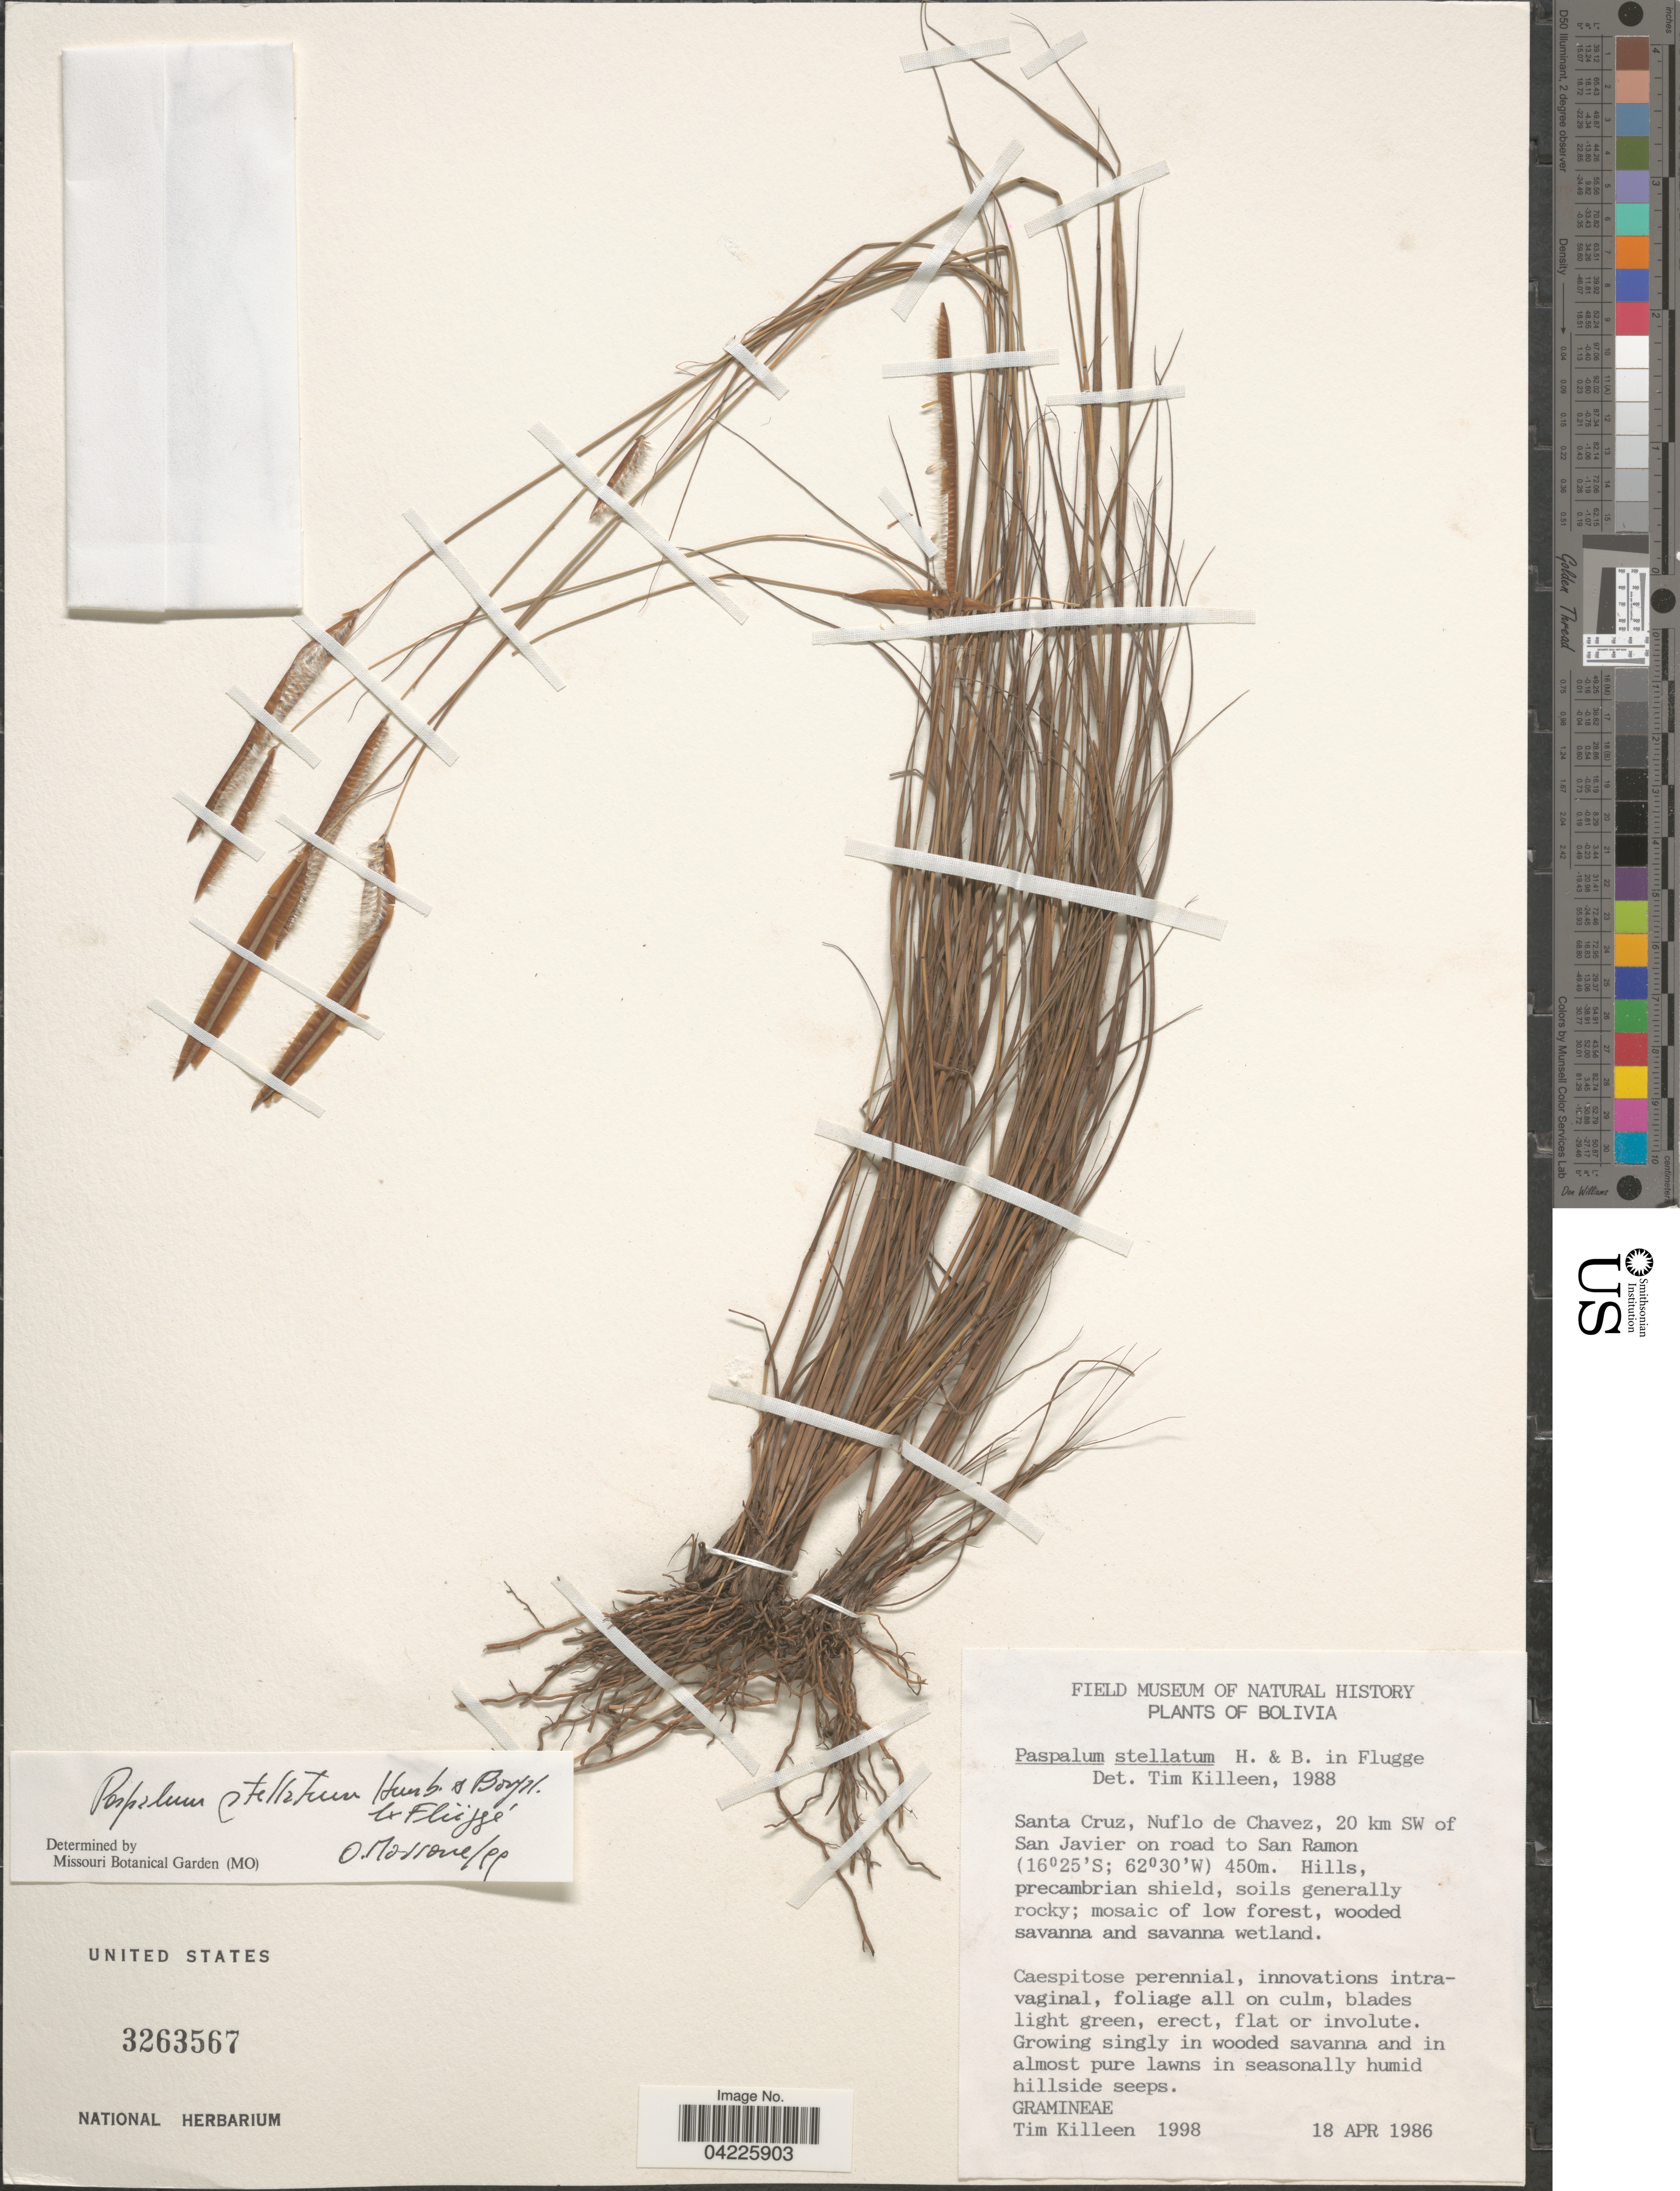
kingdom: Plantae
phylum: Tracheophyta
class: Liliopsida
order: Poales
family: Poaceae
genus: Paspalum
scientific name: Paspalum stellatum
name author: Humb. & Bonpl. ex Flüggé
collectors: T. J. Killeen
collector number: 1998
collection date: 1986-04-18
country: Bolivia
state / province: Santa Cruz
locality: Nuflo de Chavez, 20 km SW of San Javier on road to San Ramon.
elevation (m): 450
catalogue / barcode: US 3263567